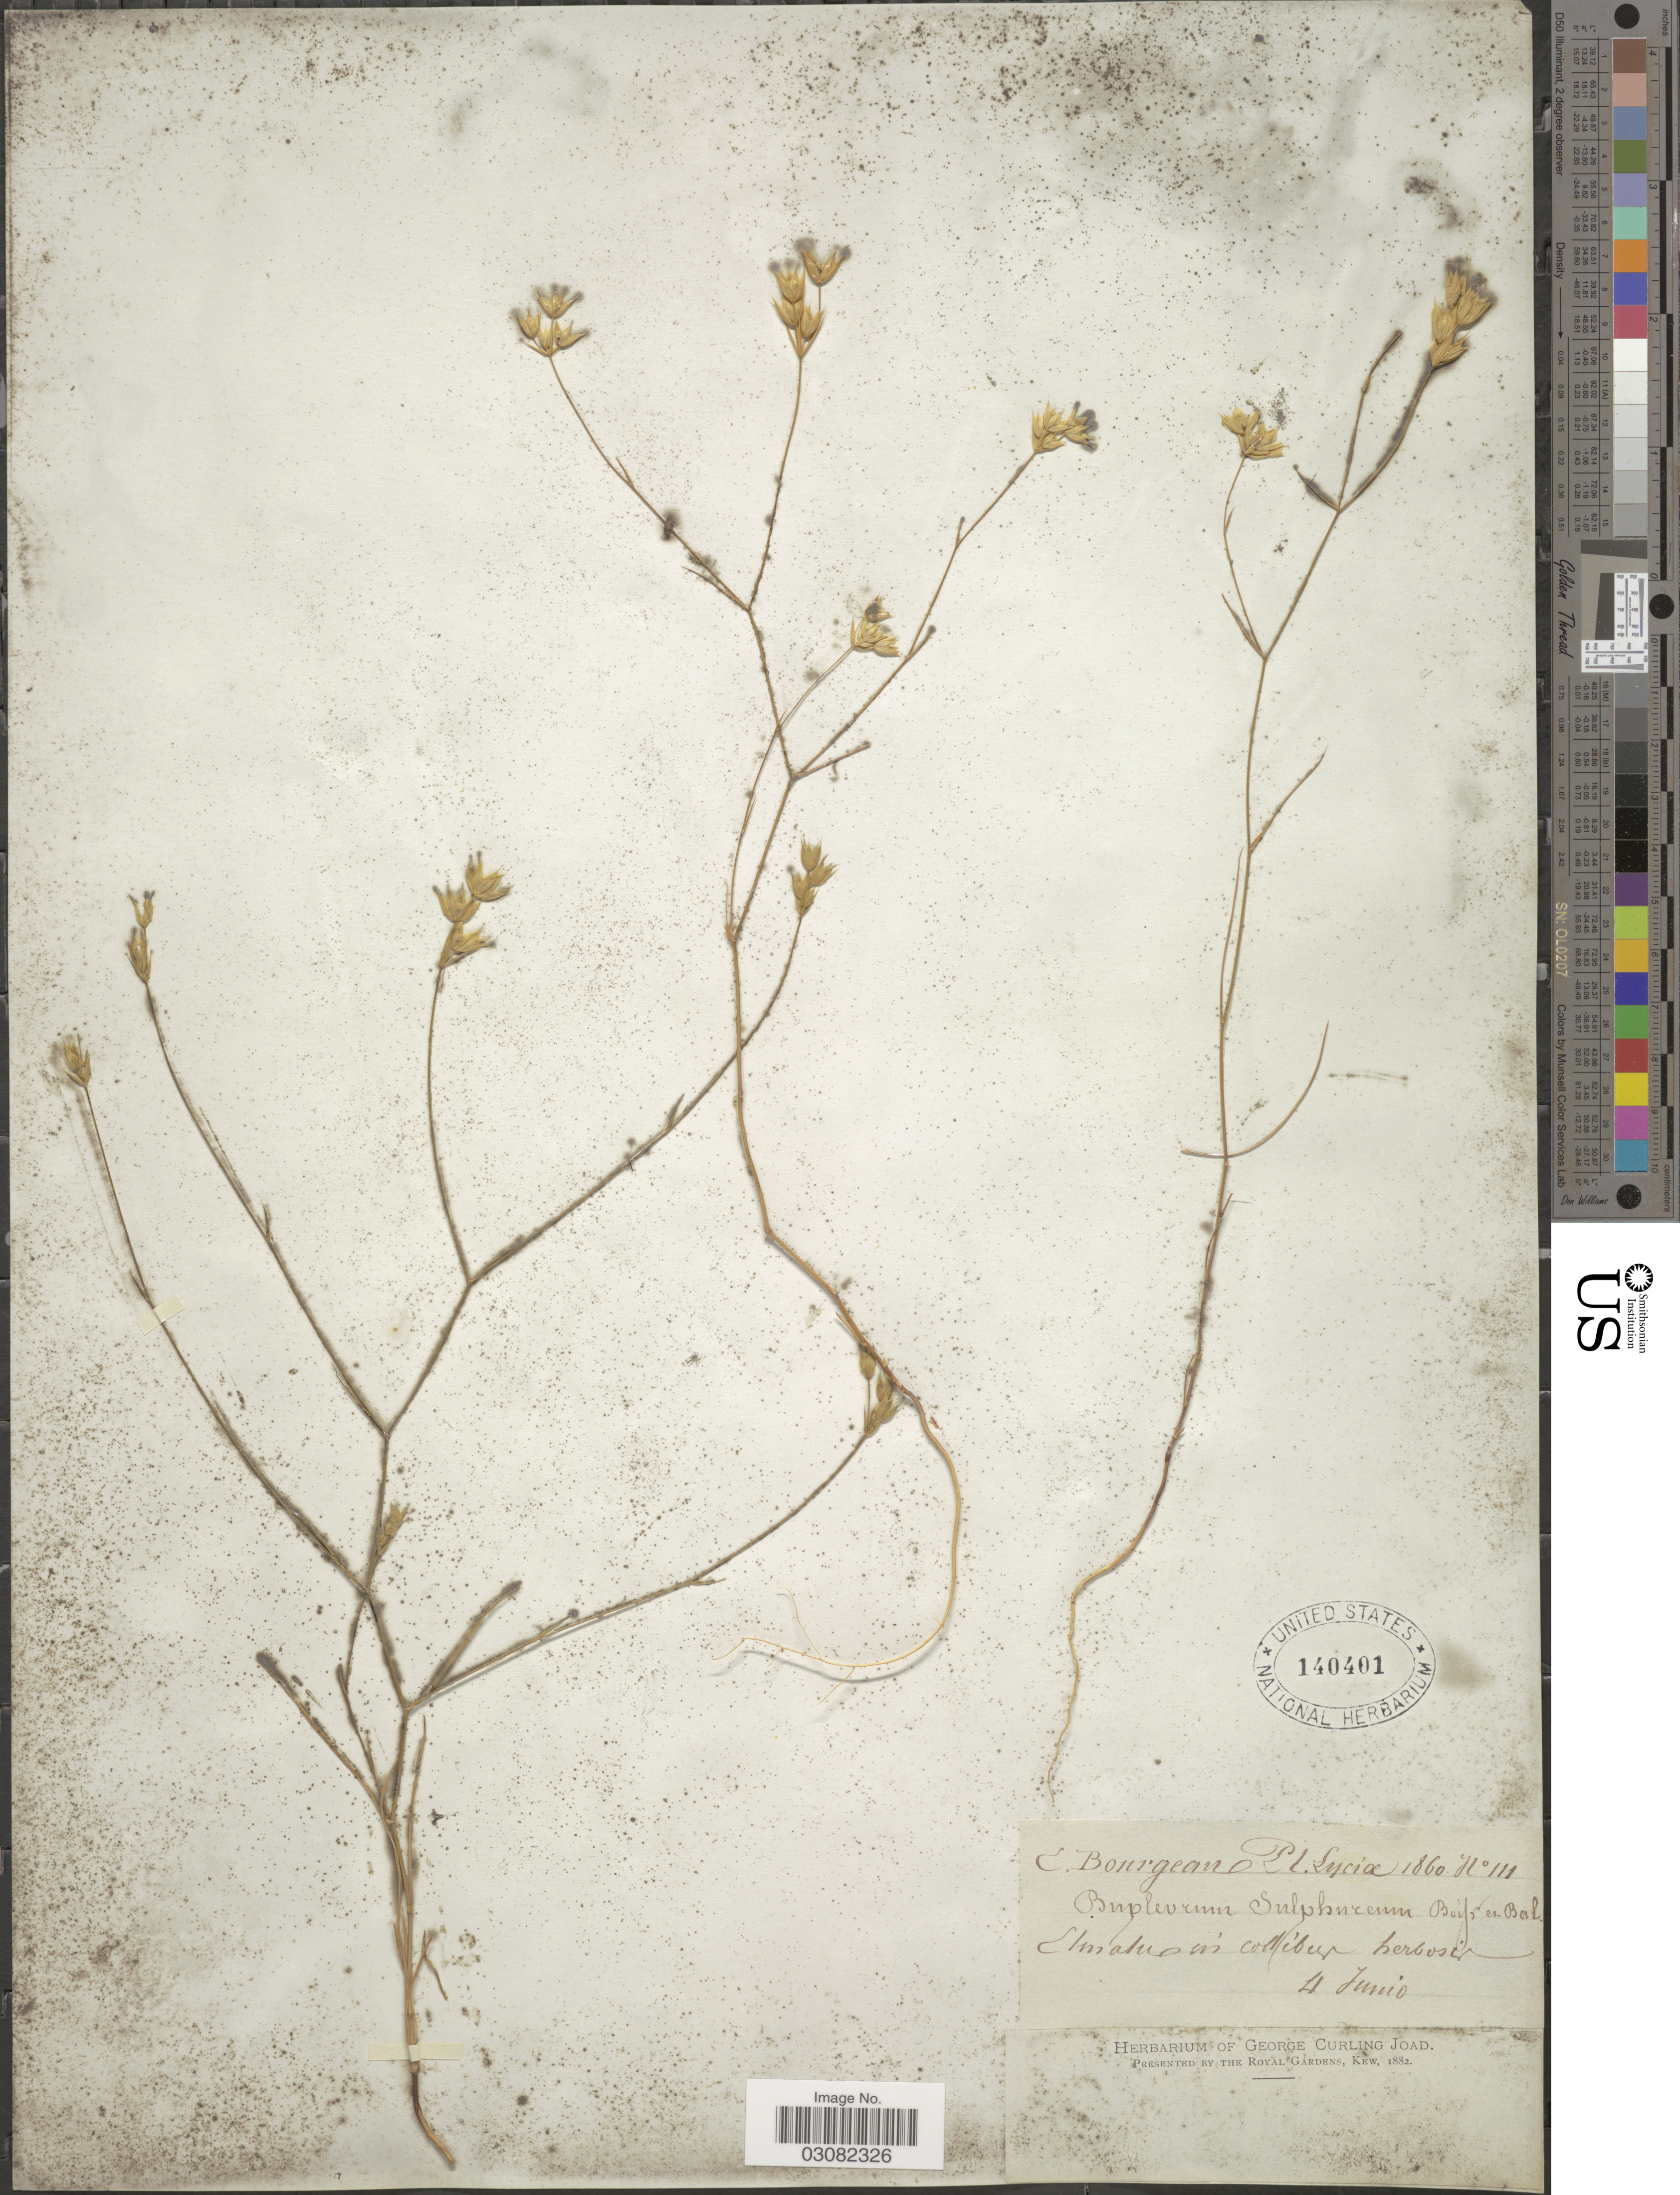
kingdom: Plantae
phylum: Tracheophyta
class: Magnoliopsida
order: Apiales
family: Apiaceae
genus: Bupleurum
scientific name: Bupleurum sulphureum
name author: Boiss. & Balansa in Boiss.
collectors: E. Bourgeau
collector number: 111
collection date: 1860-06-04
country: Turkey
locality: Lyciæ. Elmalu, in collibus herbosis.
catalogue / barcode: US 140401